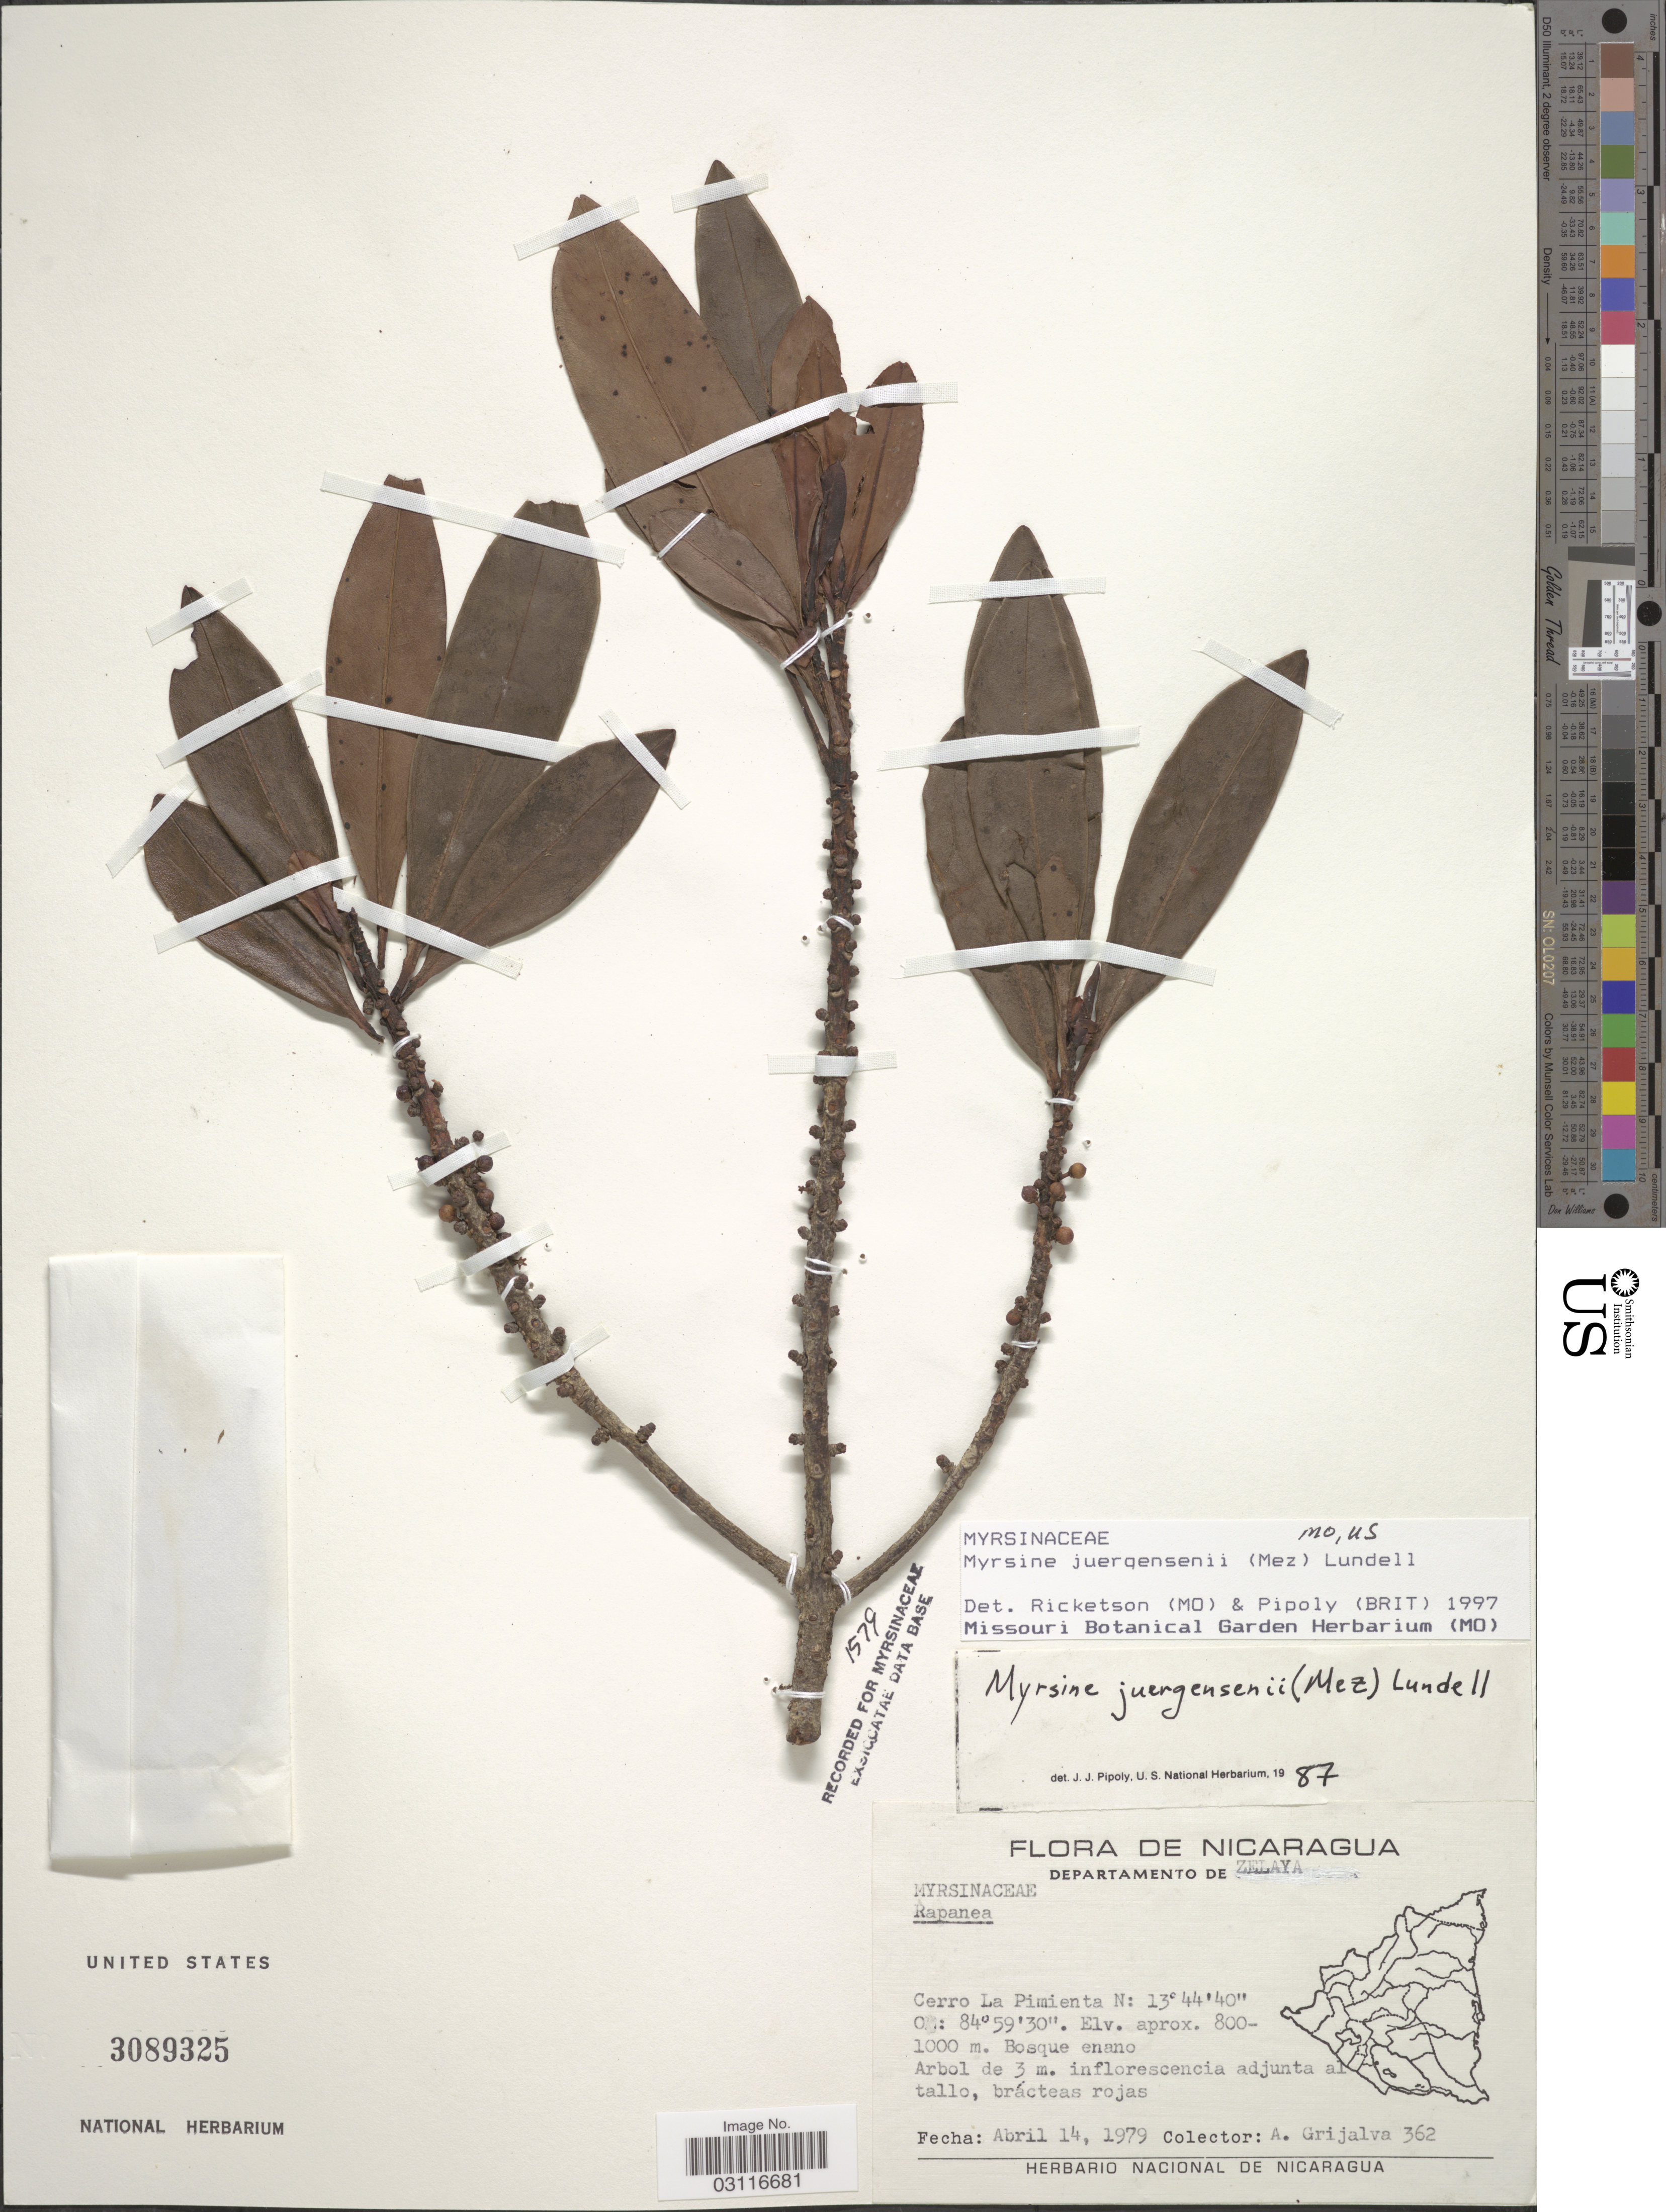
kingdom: Plantae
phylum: Tracheophyta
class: Magnoliopsida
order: Ericales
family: Primulaceae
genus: Myrsine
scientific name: Myrsine juergensenii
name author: (Mez) Lundell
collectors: A. Grijalva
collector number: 362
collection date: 1979-04-14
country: Nicaragua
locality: Departamento de Zelaya. Cerro La Pimienta.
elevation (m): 800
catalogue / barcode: US 3089325